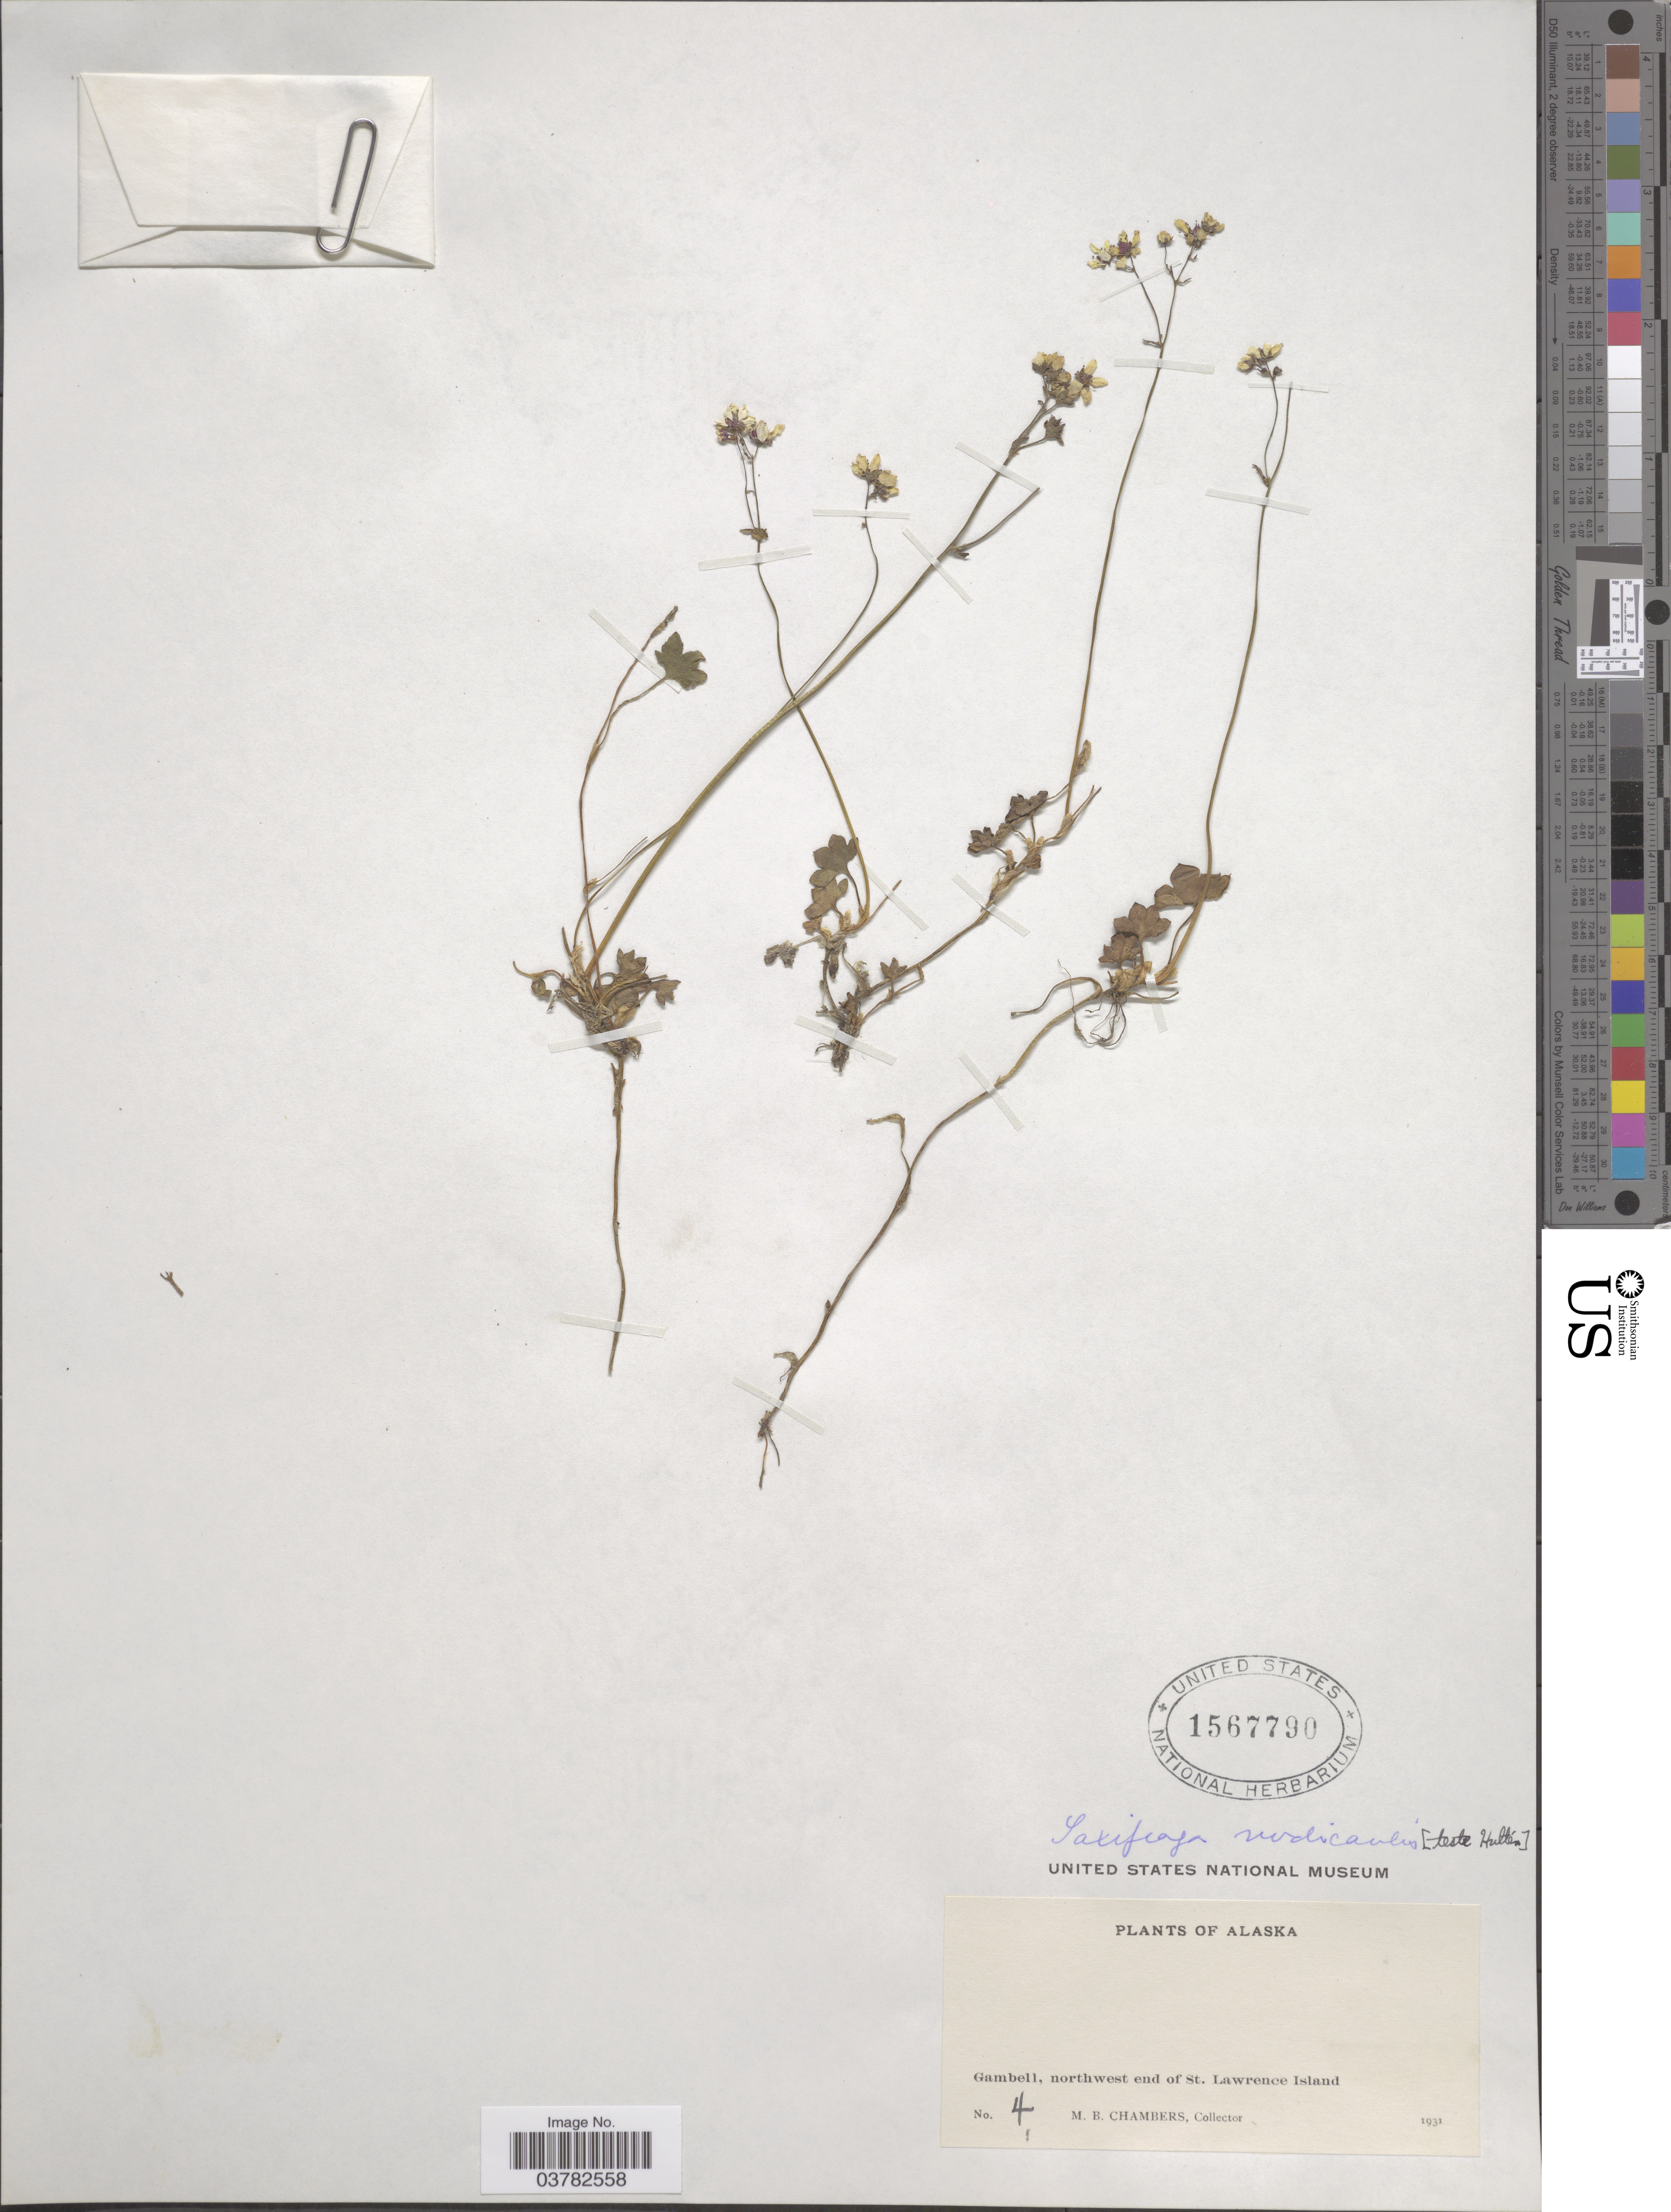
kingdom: Plantae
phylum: Tracheophyta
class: Magnoliopsida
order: Saxifragales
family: Saxifragaceae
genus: Saxifraga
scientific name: Saxifraga nudicaulis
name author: D. Don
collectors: M. Chambers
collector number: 4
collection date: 1931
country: United States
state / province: Alaska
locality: Gambell, northwest end of St. Lawrence Island.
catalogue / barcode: US 1567790